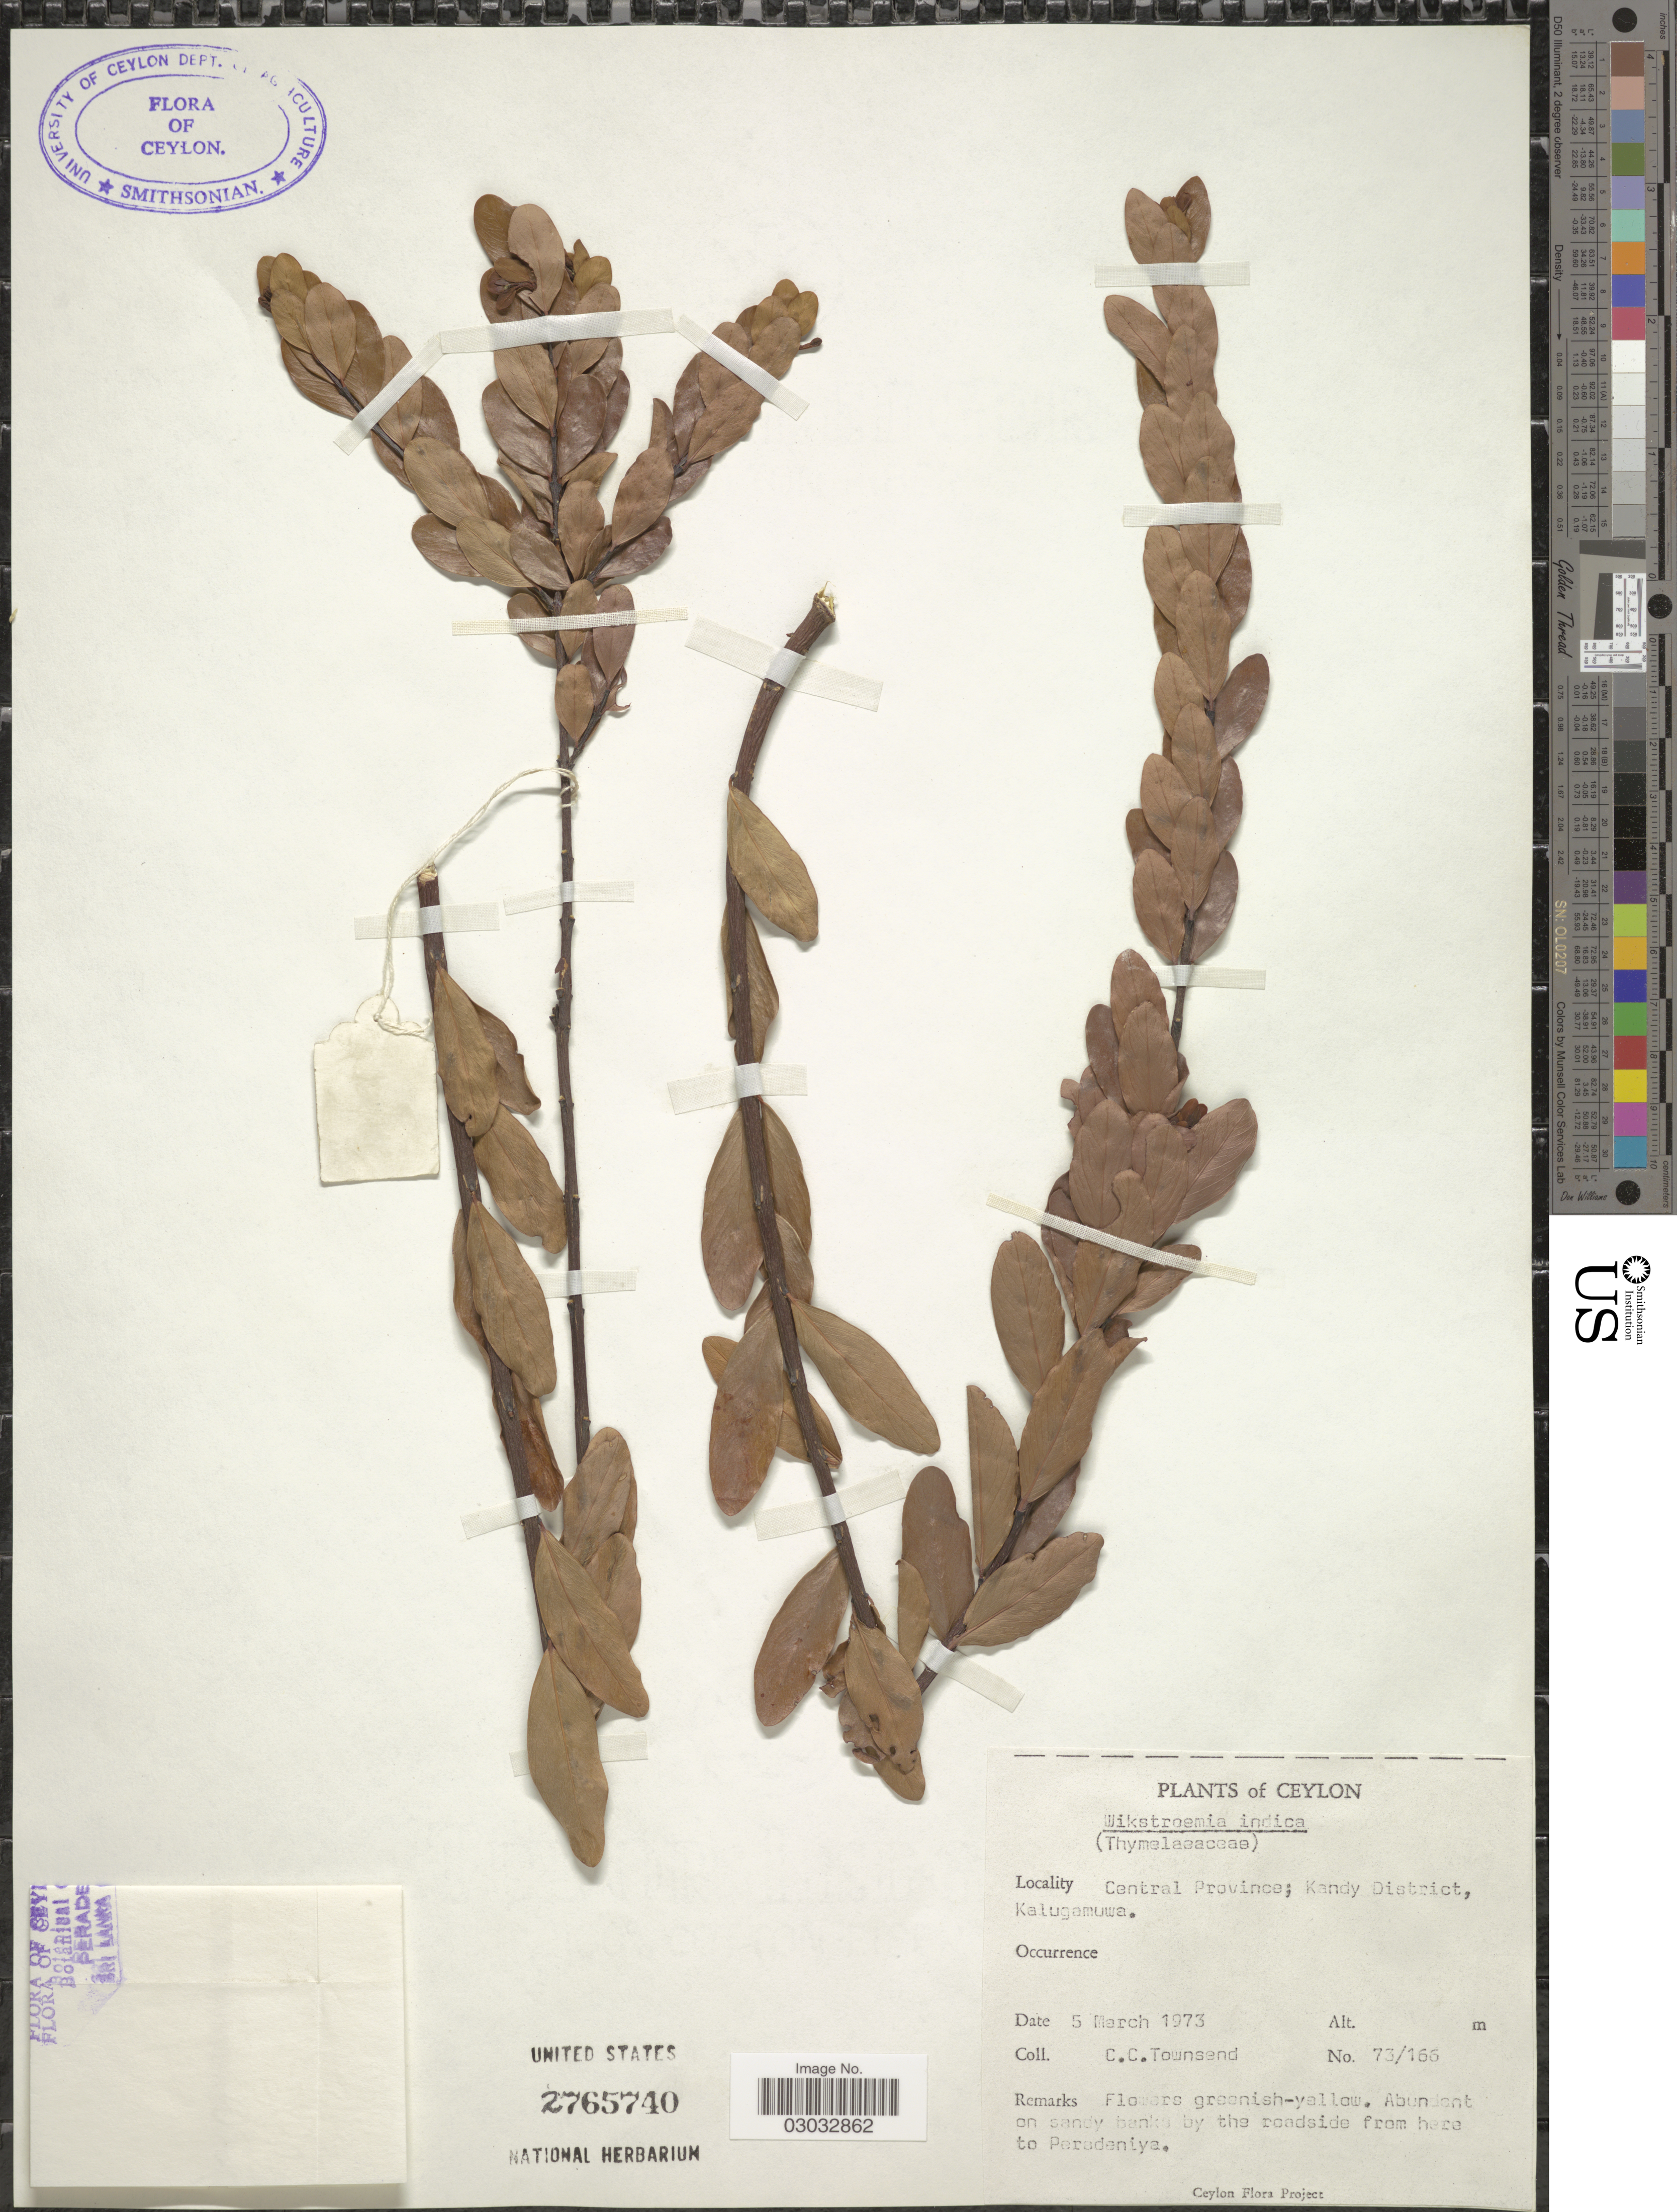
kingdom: Plantae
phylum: Tracheophyta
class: Magnoliopsida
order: Malvales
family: Thymelaeaceae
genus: Wikstroemia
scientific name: Wikstroemia indica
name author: (L.) C.A. Mey.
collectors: C. C. Townsend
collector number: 73/166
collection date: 1973-03-05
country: Sri Lanka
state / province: Central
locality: Ceylon, Central Province; Kandy District, Kalugamuwa.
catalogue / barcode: US 2765740